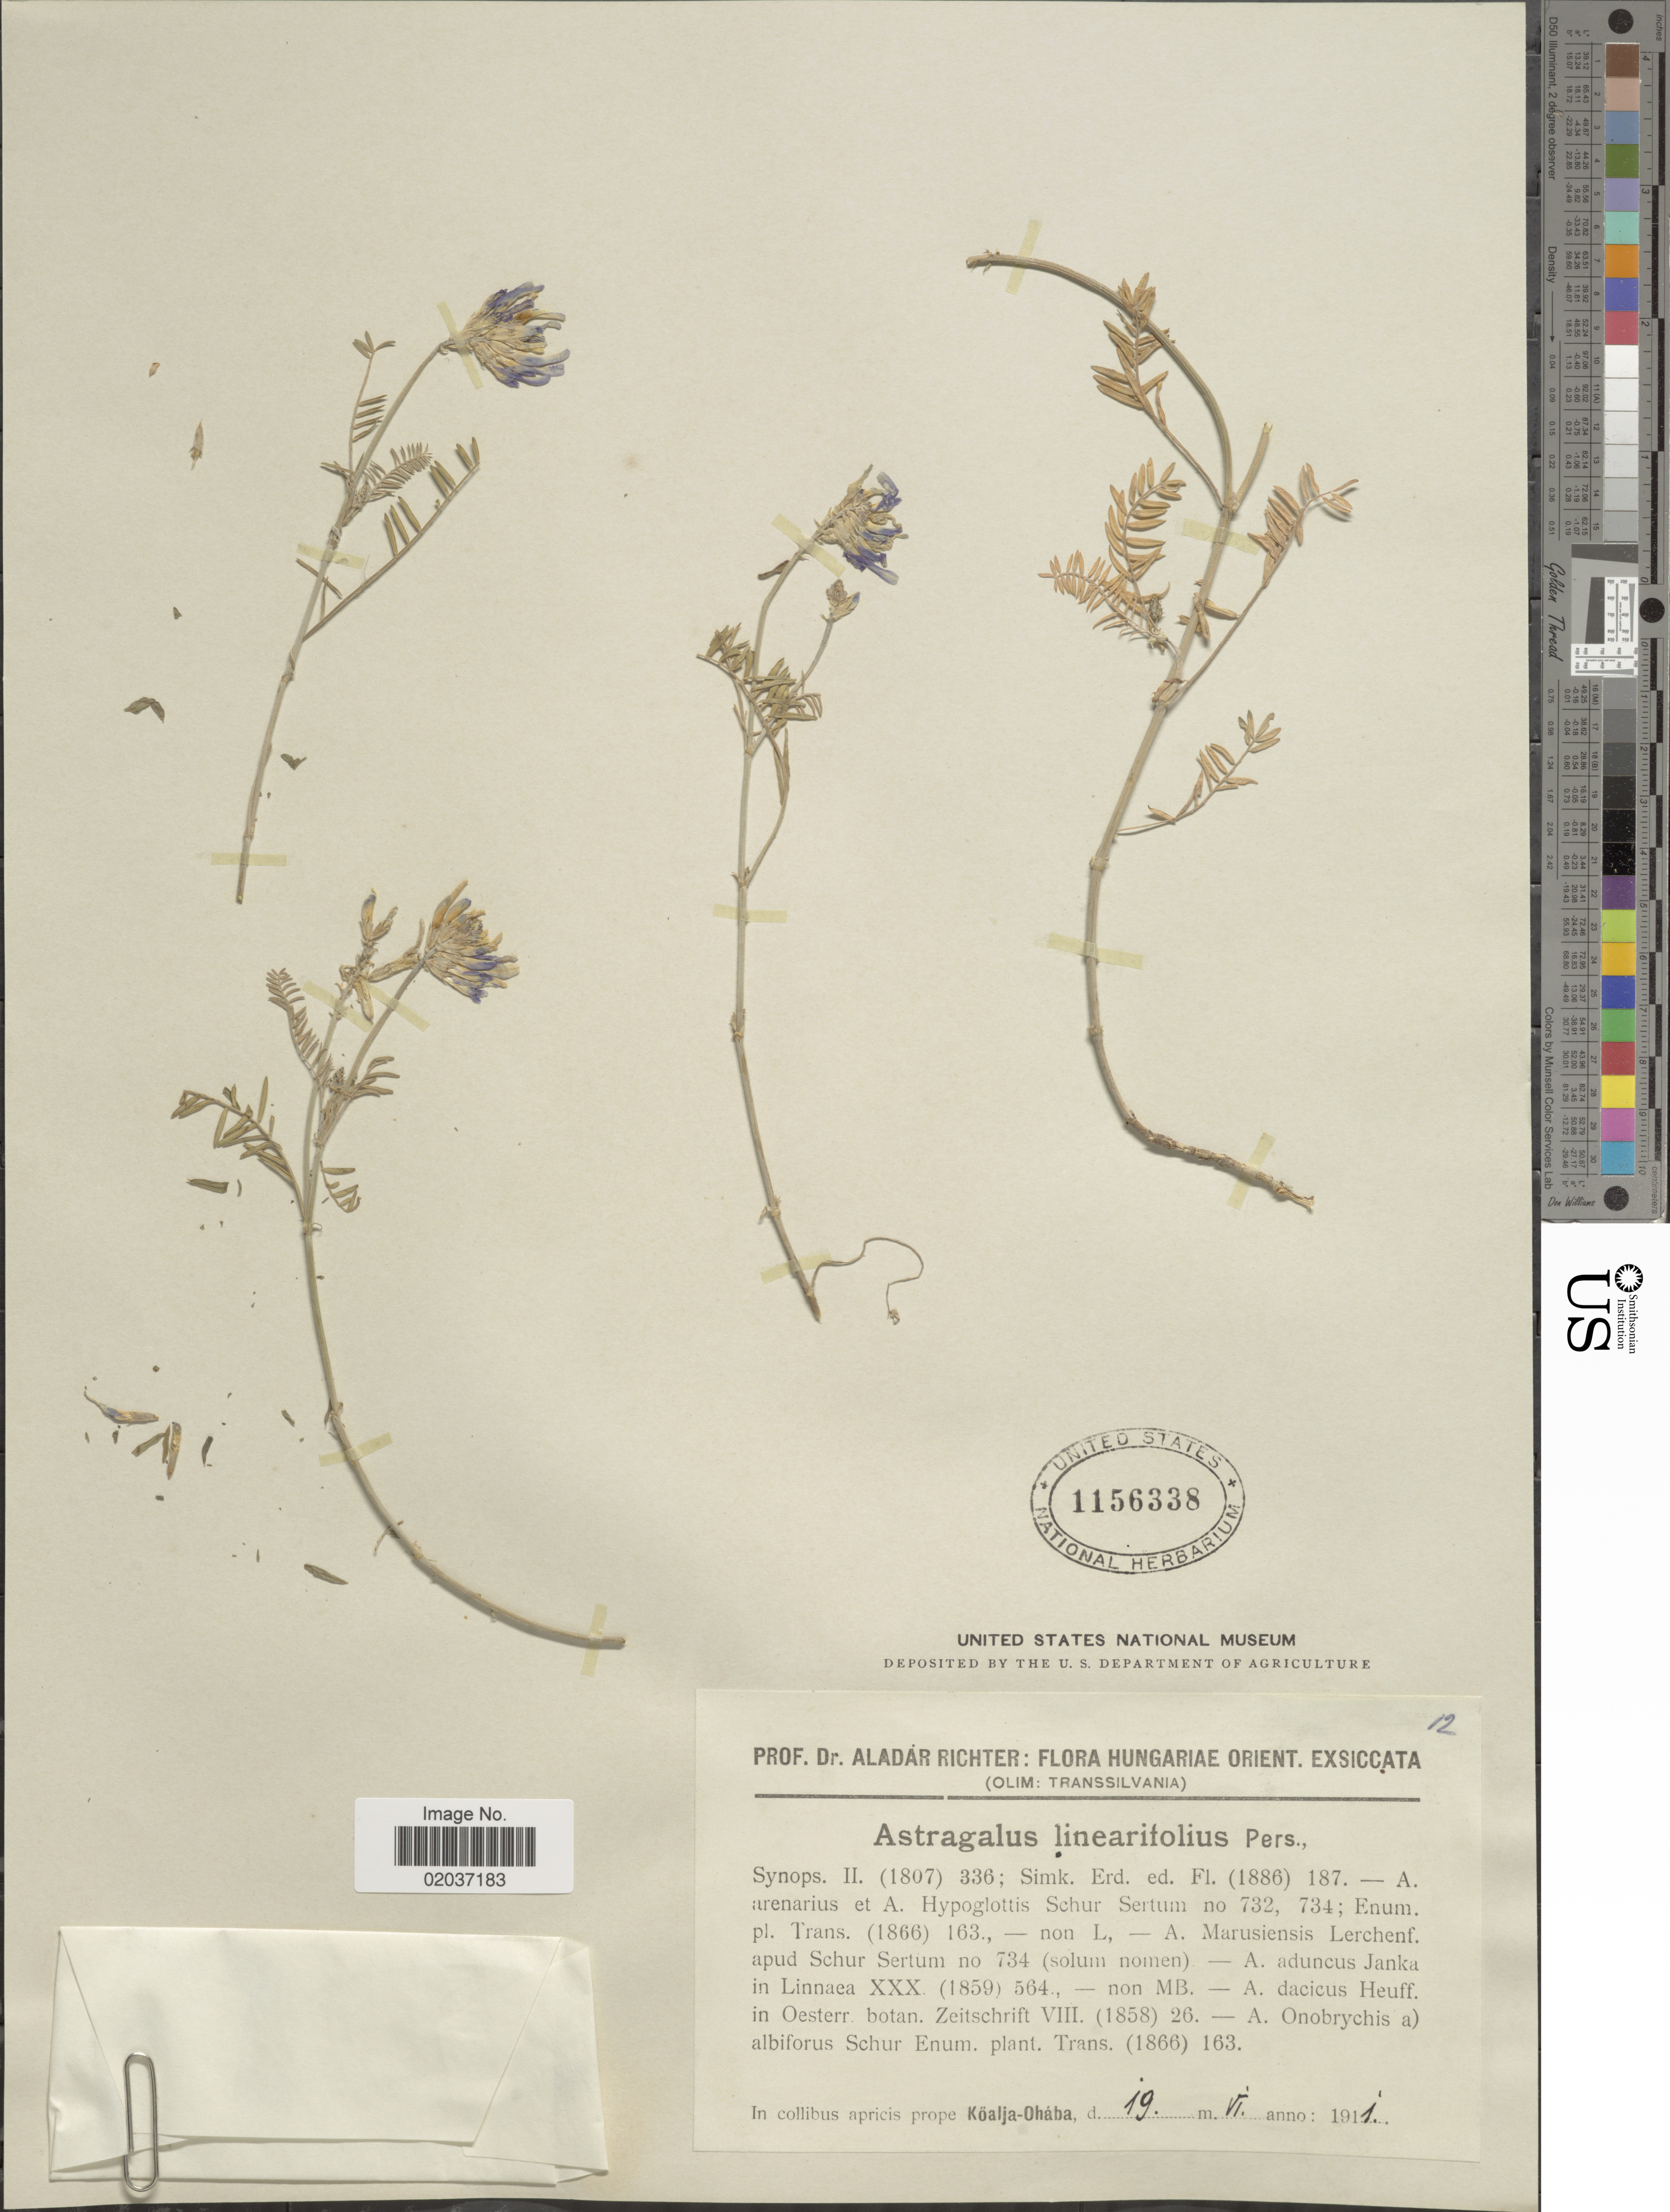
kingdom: Plantae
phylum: Tracheophyta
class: Magnoliopsida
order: Fabales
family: Fabaceae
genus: Astragalus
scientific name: Astragalus linearifolius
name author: Pers.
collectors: A. Richter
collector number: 12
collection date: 1911-06-19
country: Hungary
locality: Hungariae, In collibus apricis prope Koalja-Ohaba.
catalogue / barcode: US 1156338